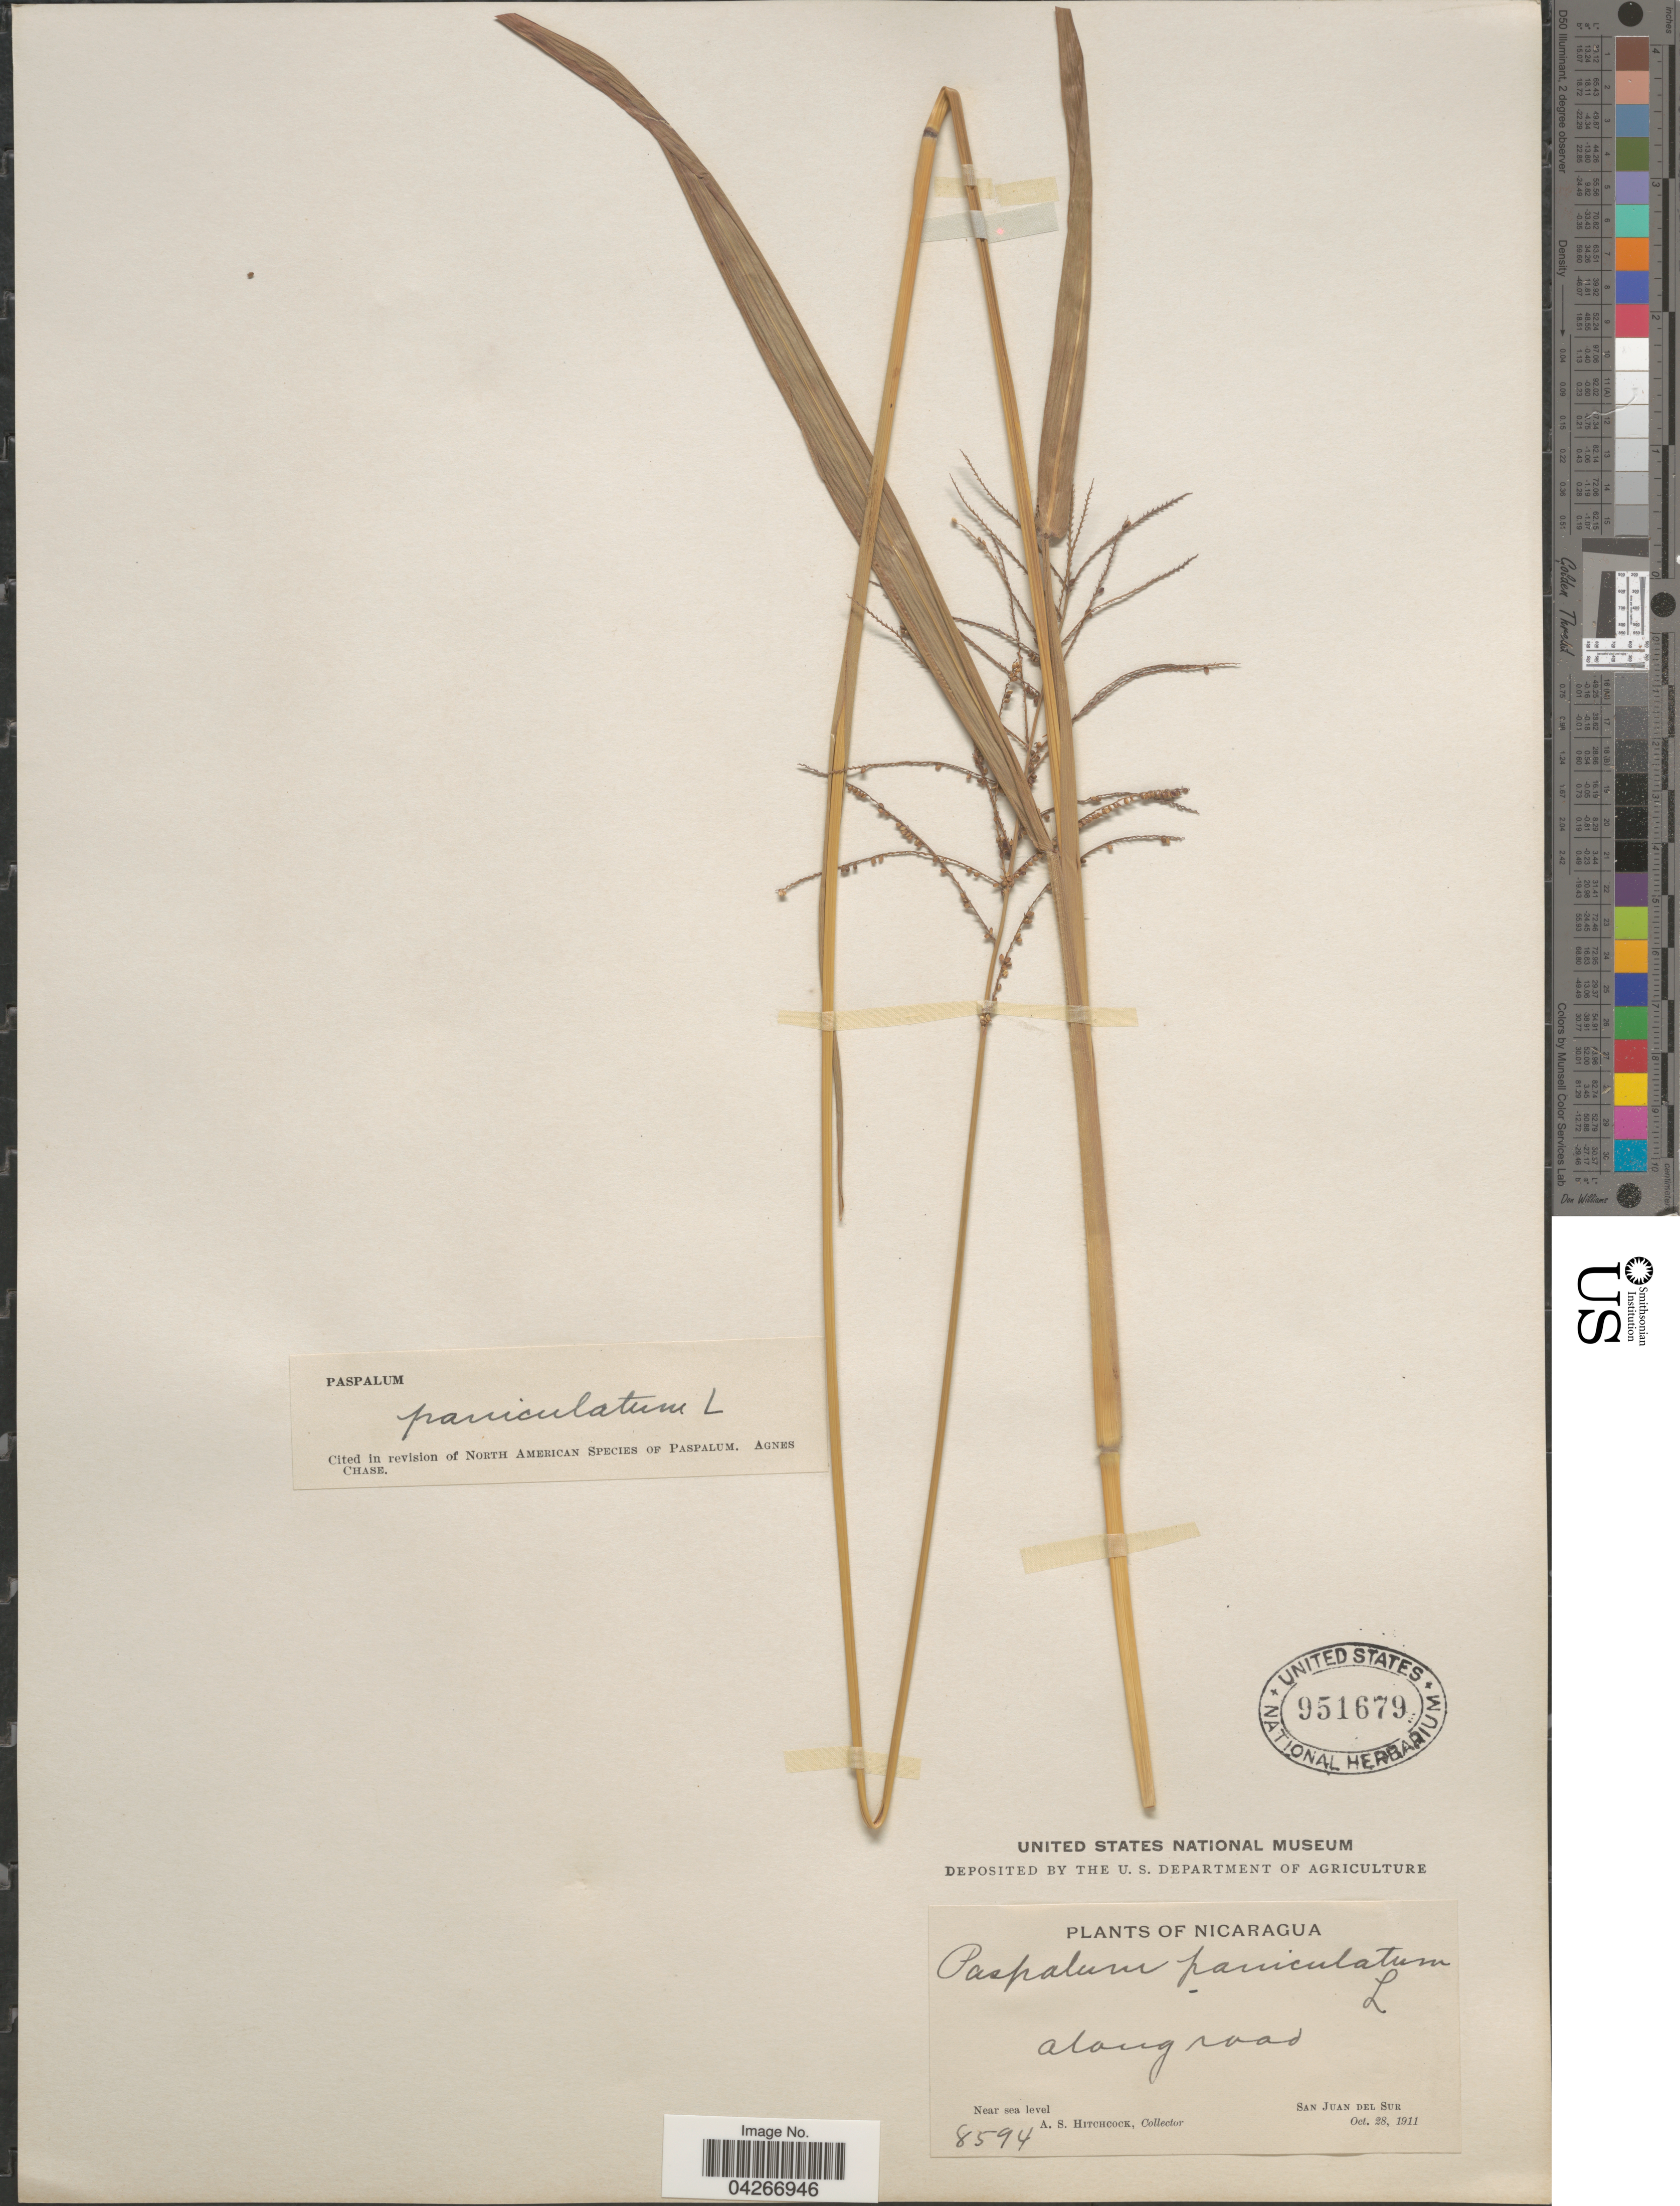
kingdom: Plantae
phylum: Tracheophyta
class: Liliopsida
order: Poales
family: Poaceae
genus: Paspalum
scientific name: Paspalum paniculatum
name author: L.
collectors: A. S. Hitchcock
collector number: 8594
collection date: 1911-10-28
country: Nicaragua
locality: San Juan del Sur.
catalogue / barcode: US 951679